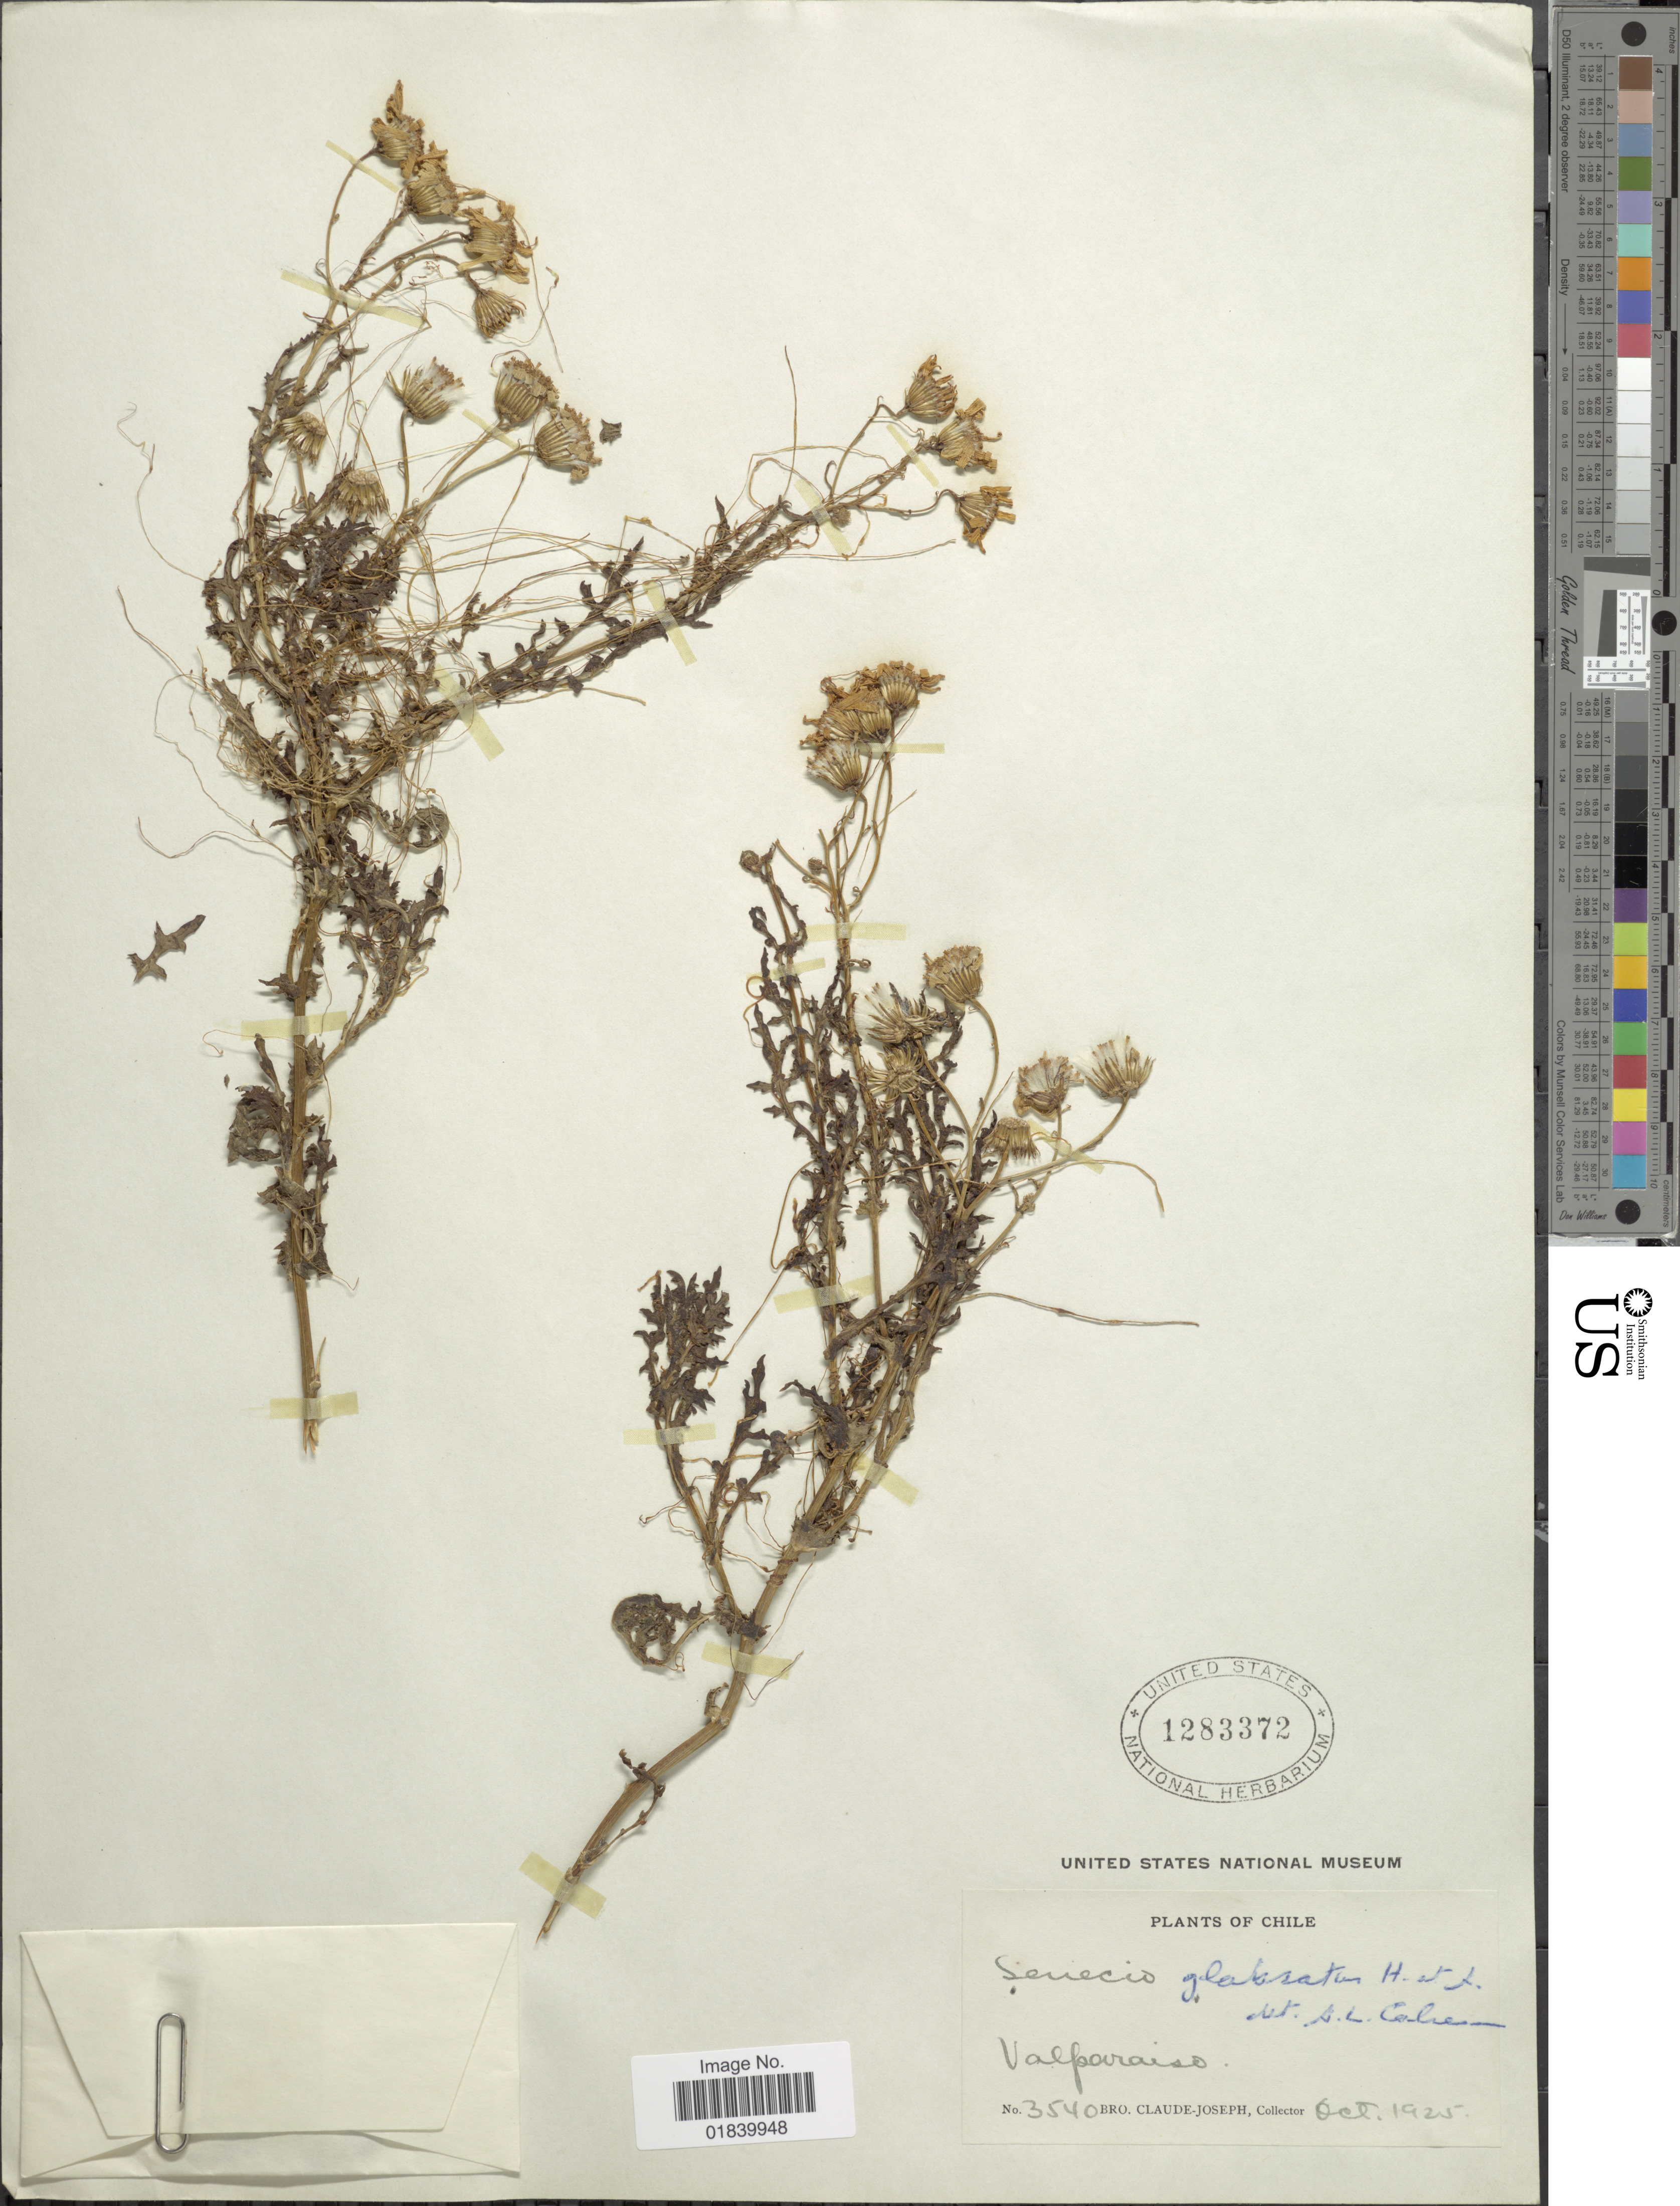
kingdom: Plantae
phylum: Tracheophyta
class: Magnoliopsida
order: Asterales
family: Asteraceae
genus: Senecio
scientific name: Senecio glabratus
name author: Hook. & Arn.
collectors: Bro. Claude-Joseph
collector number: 3540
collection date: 1925-10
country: Chile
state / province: Valparaíso (V)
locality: Chile. Valparaiso.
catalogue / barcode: US 1283372